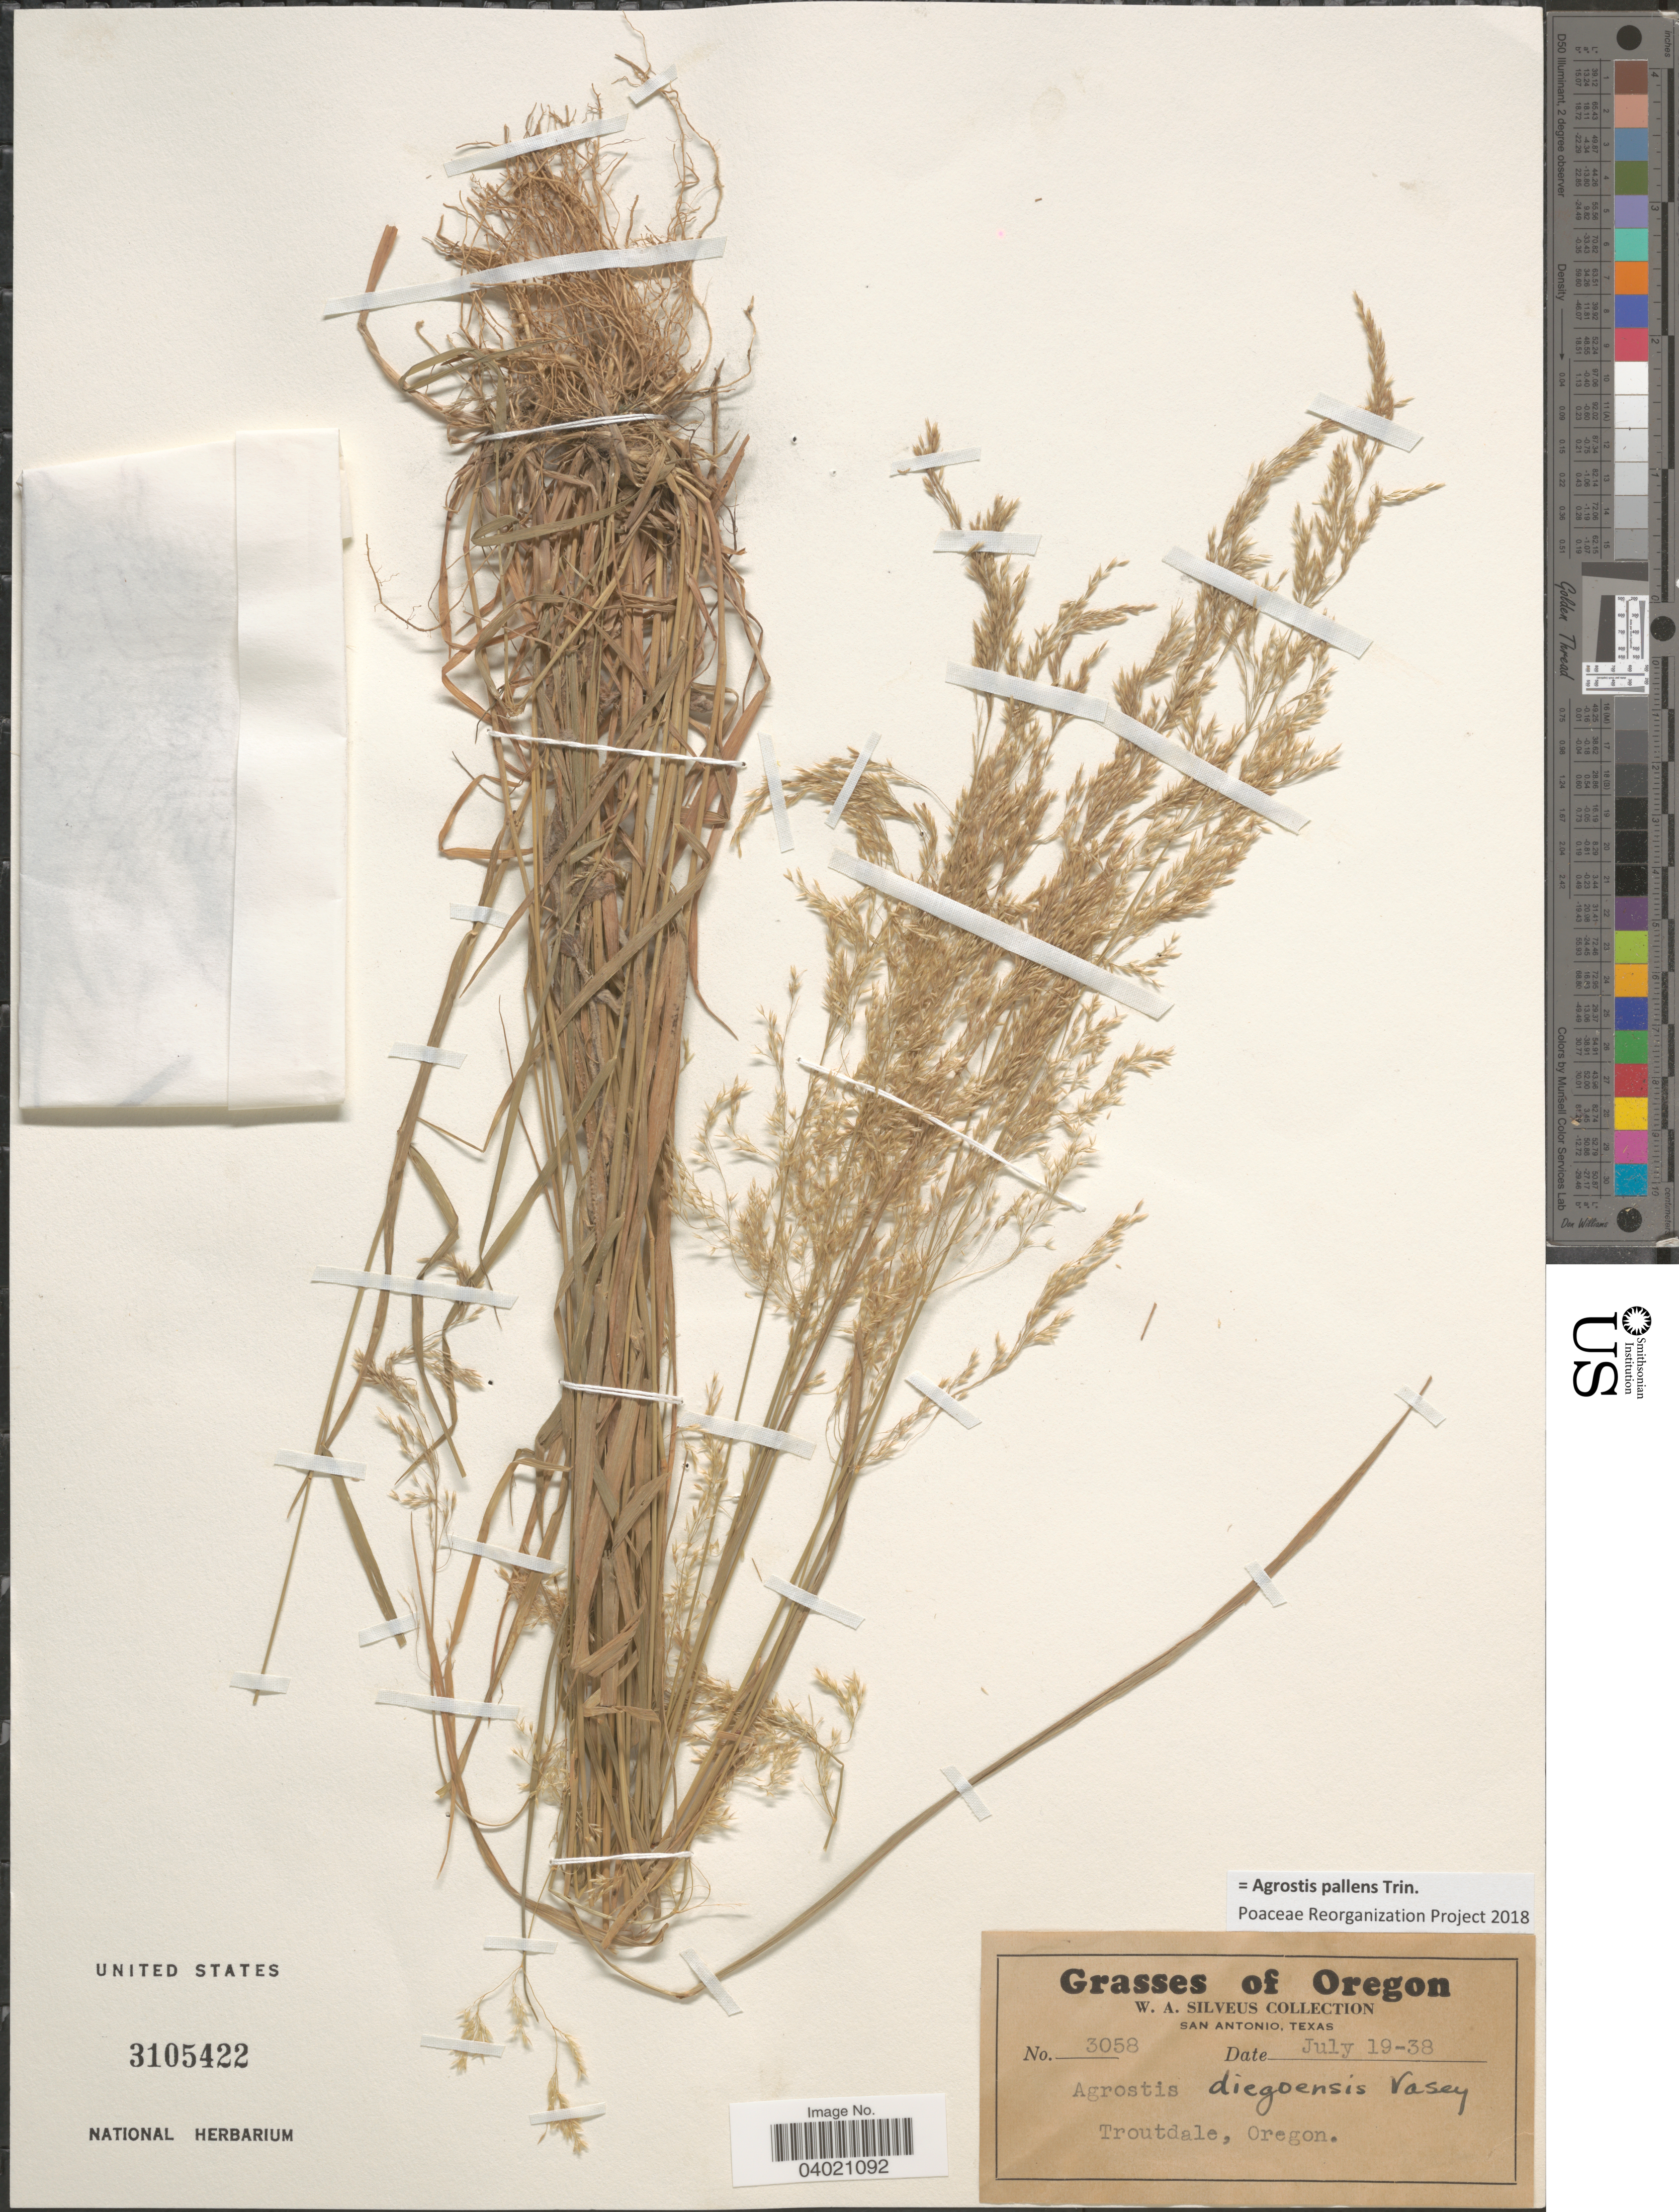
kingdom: Plantae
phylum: Tracheophyta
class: Liliopsida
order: Poales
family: Poaceae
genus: Agrostis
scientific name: Agrostis pallens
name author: Trin.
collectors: W. Silveus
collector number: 3058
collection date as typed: Transcribed d/m/y: 19/7/38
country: United States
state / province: Oregon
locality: Troutdale.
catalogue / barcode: US 3105422